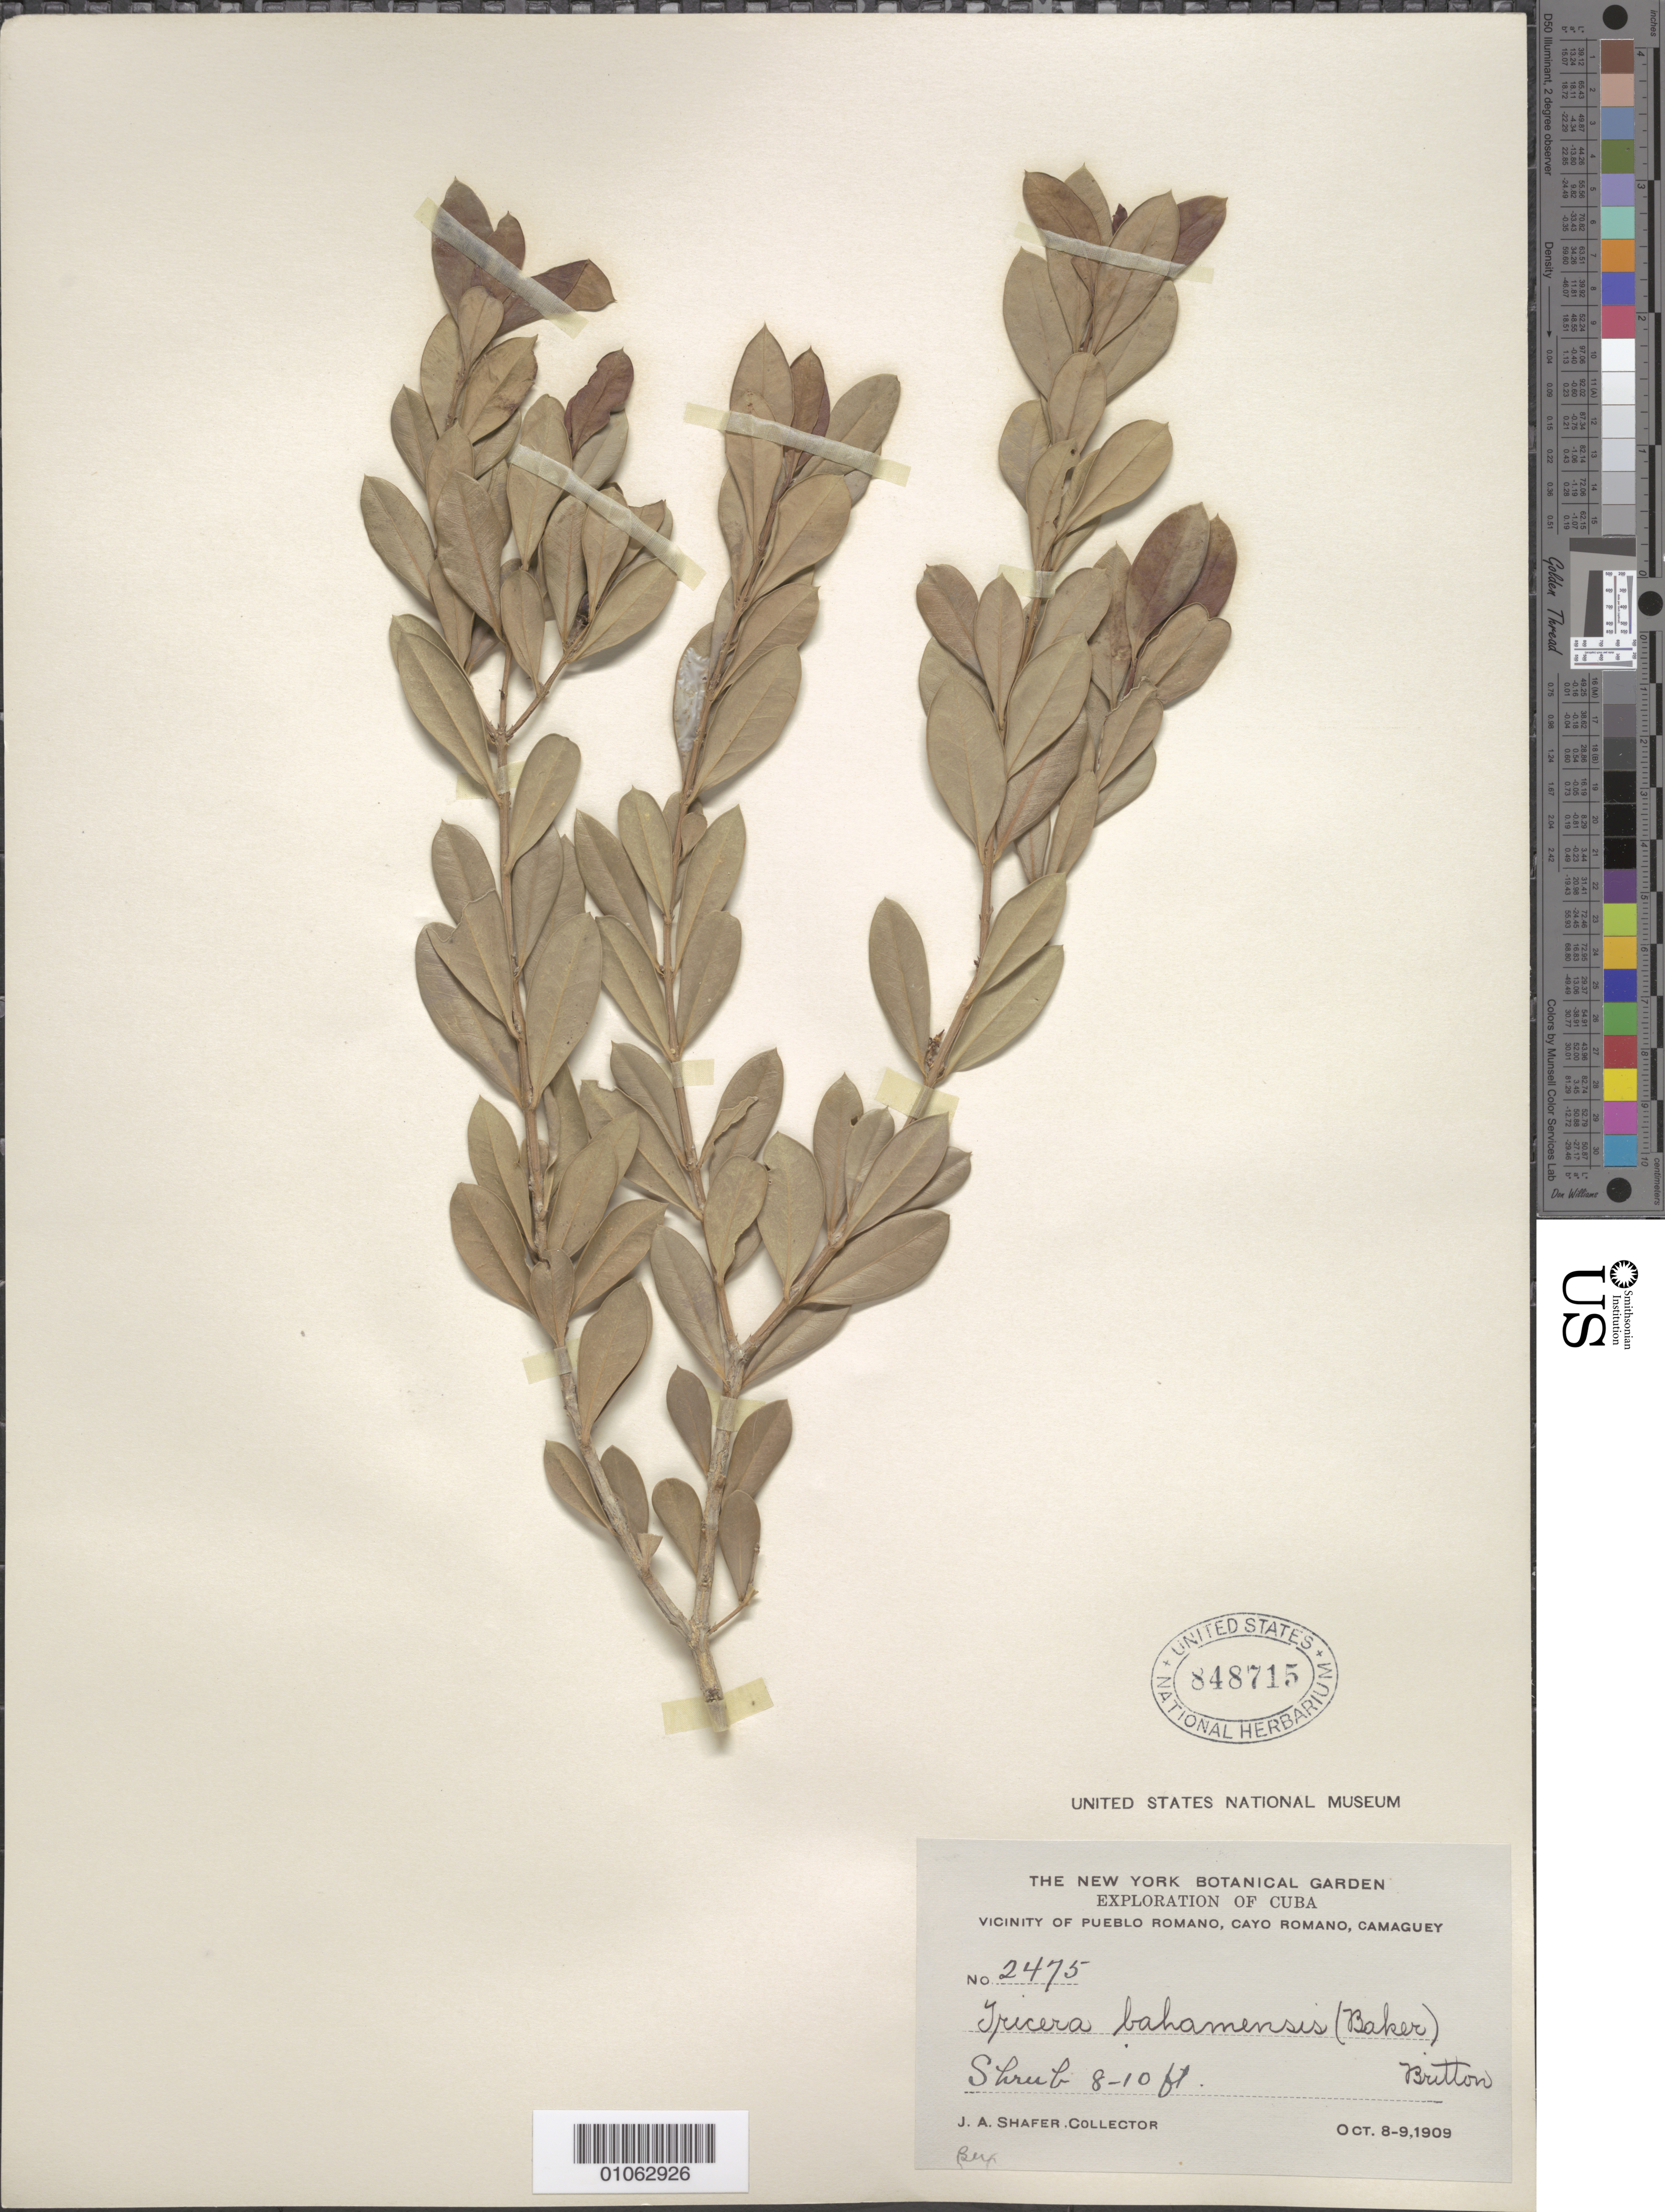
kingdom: Plantae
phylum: Tracheophyta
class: Magnoliopsida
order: Buxales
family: Buxaceae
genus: Buxus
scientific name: Buxus bahamensis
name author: Baker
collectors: J. A. Shafer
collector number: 2475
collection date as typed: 08 Oct 1909 to 09 Oct 1909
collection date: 1909-10-08/1909-10-09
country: Cuba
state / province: Camagüey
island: Cuba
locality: Vicinity of Pueblo Romano,Cayo Romano,Camaguey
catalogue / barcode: US 848715